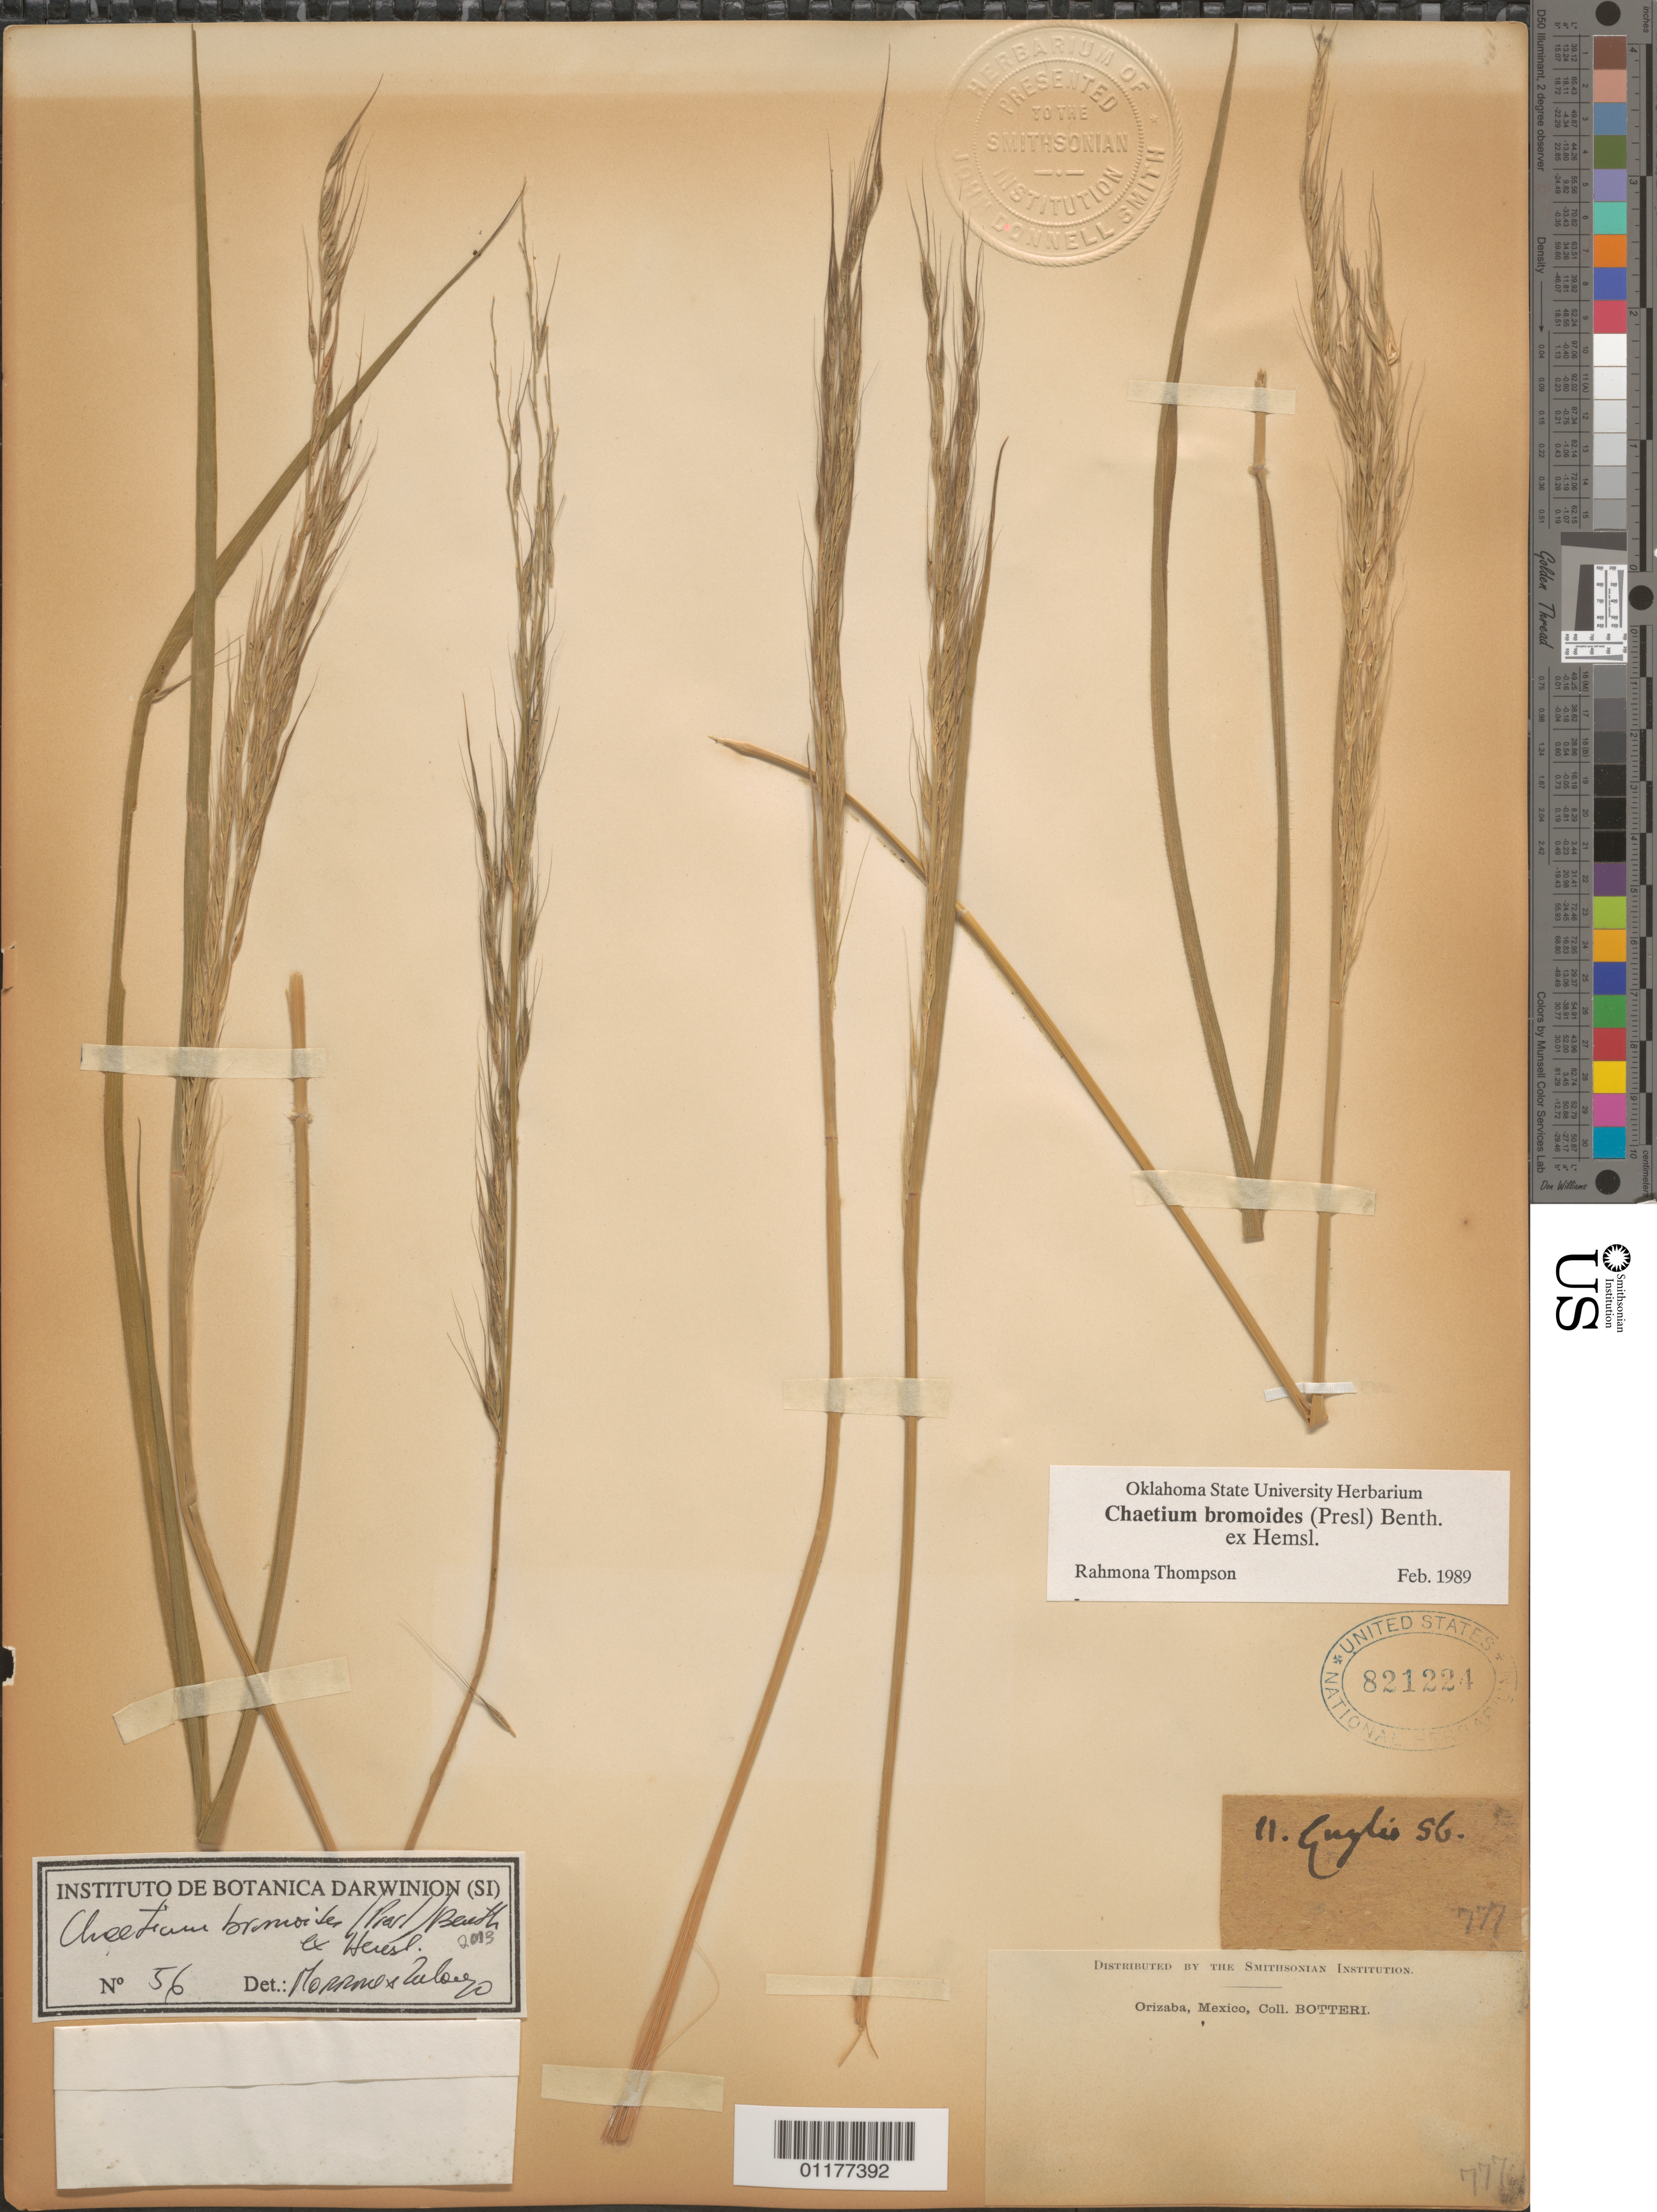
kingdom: Plantae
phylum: Tracheophyta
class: Liliopsida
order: Poales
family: Poaceae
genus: Chaetium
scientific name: Chaetium bromoides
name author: (J. Presl) Benth. ex Hemsl.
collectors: -. Botteri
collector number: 56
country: Mexico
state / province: Veracruz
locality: Orizabas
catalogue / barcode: US 821221